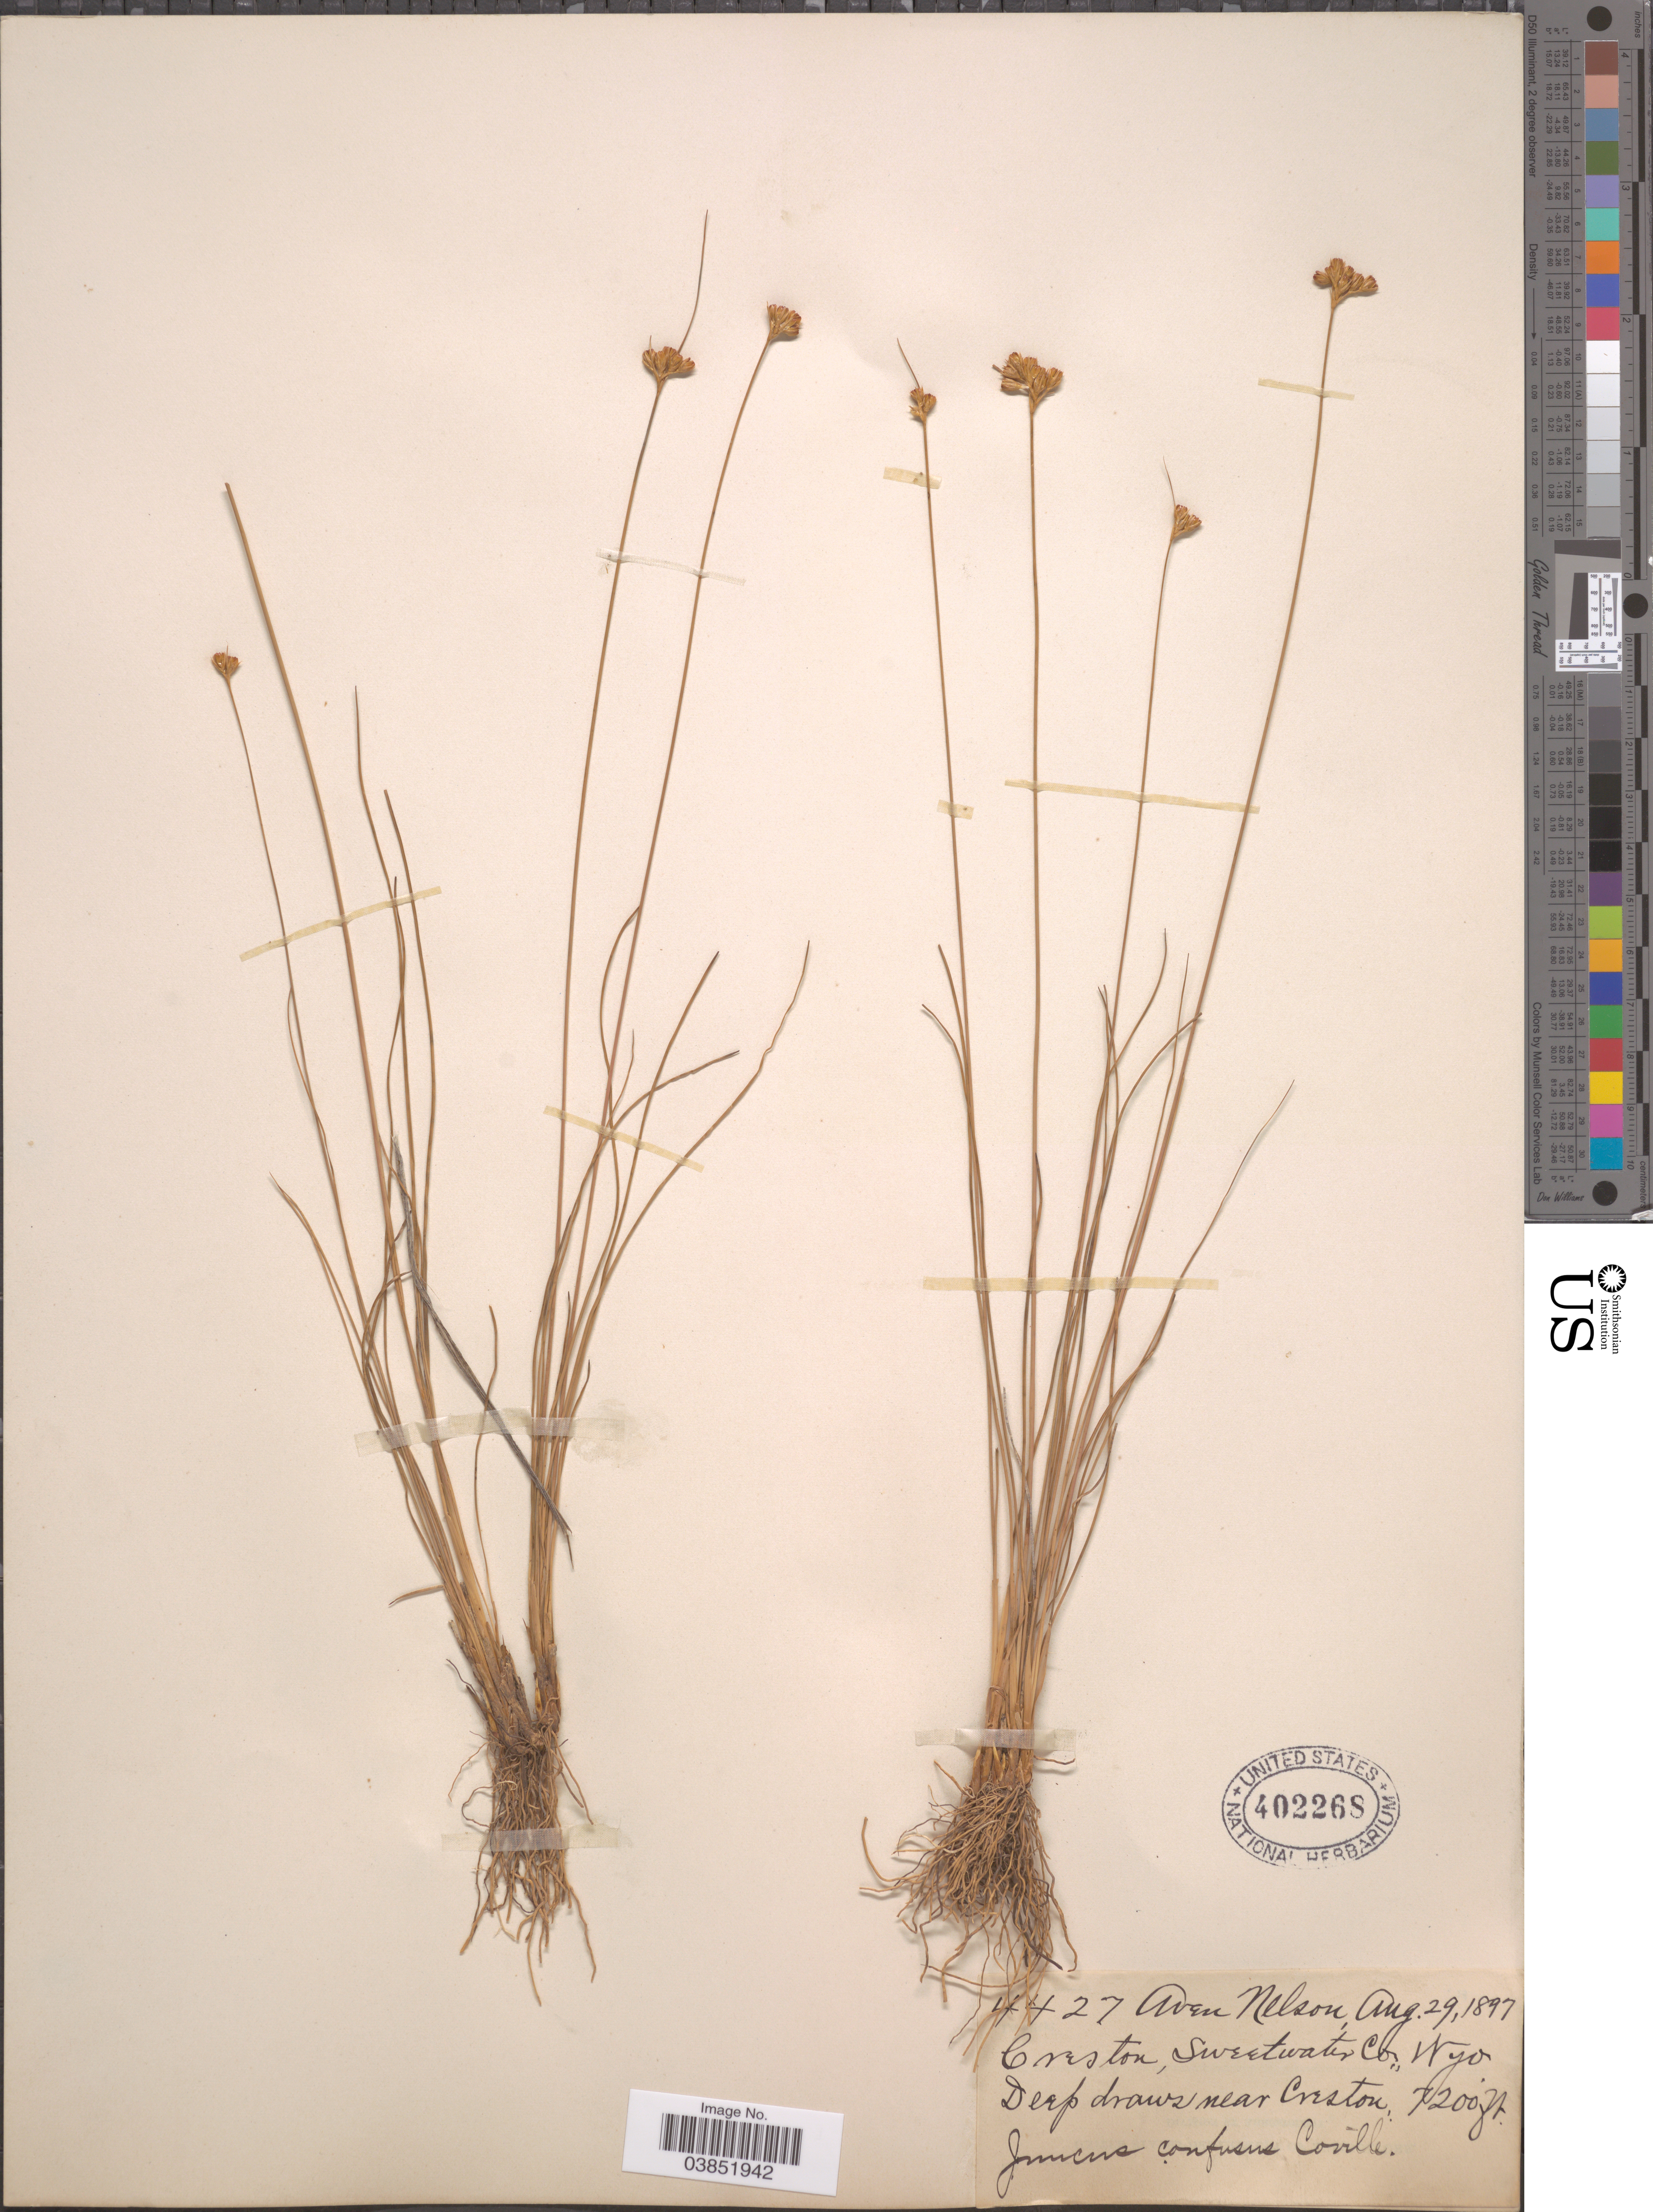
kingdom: Plantae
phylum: Tracheophyta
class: Liliopsida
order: Poales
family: Juncaceae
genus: Juncus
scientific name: Juncus confusus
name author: Coville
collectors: A. Nelson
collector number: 4427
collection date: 1897-08-29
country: United States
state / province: Wyoming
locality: Creston, Sweetwater Co. Deep draws near Creston.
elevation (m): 2195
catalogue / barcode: US 402268